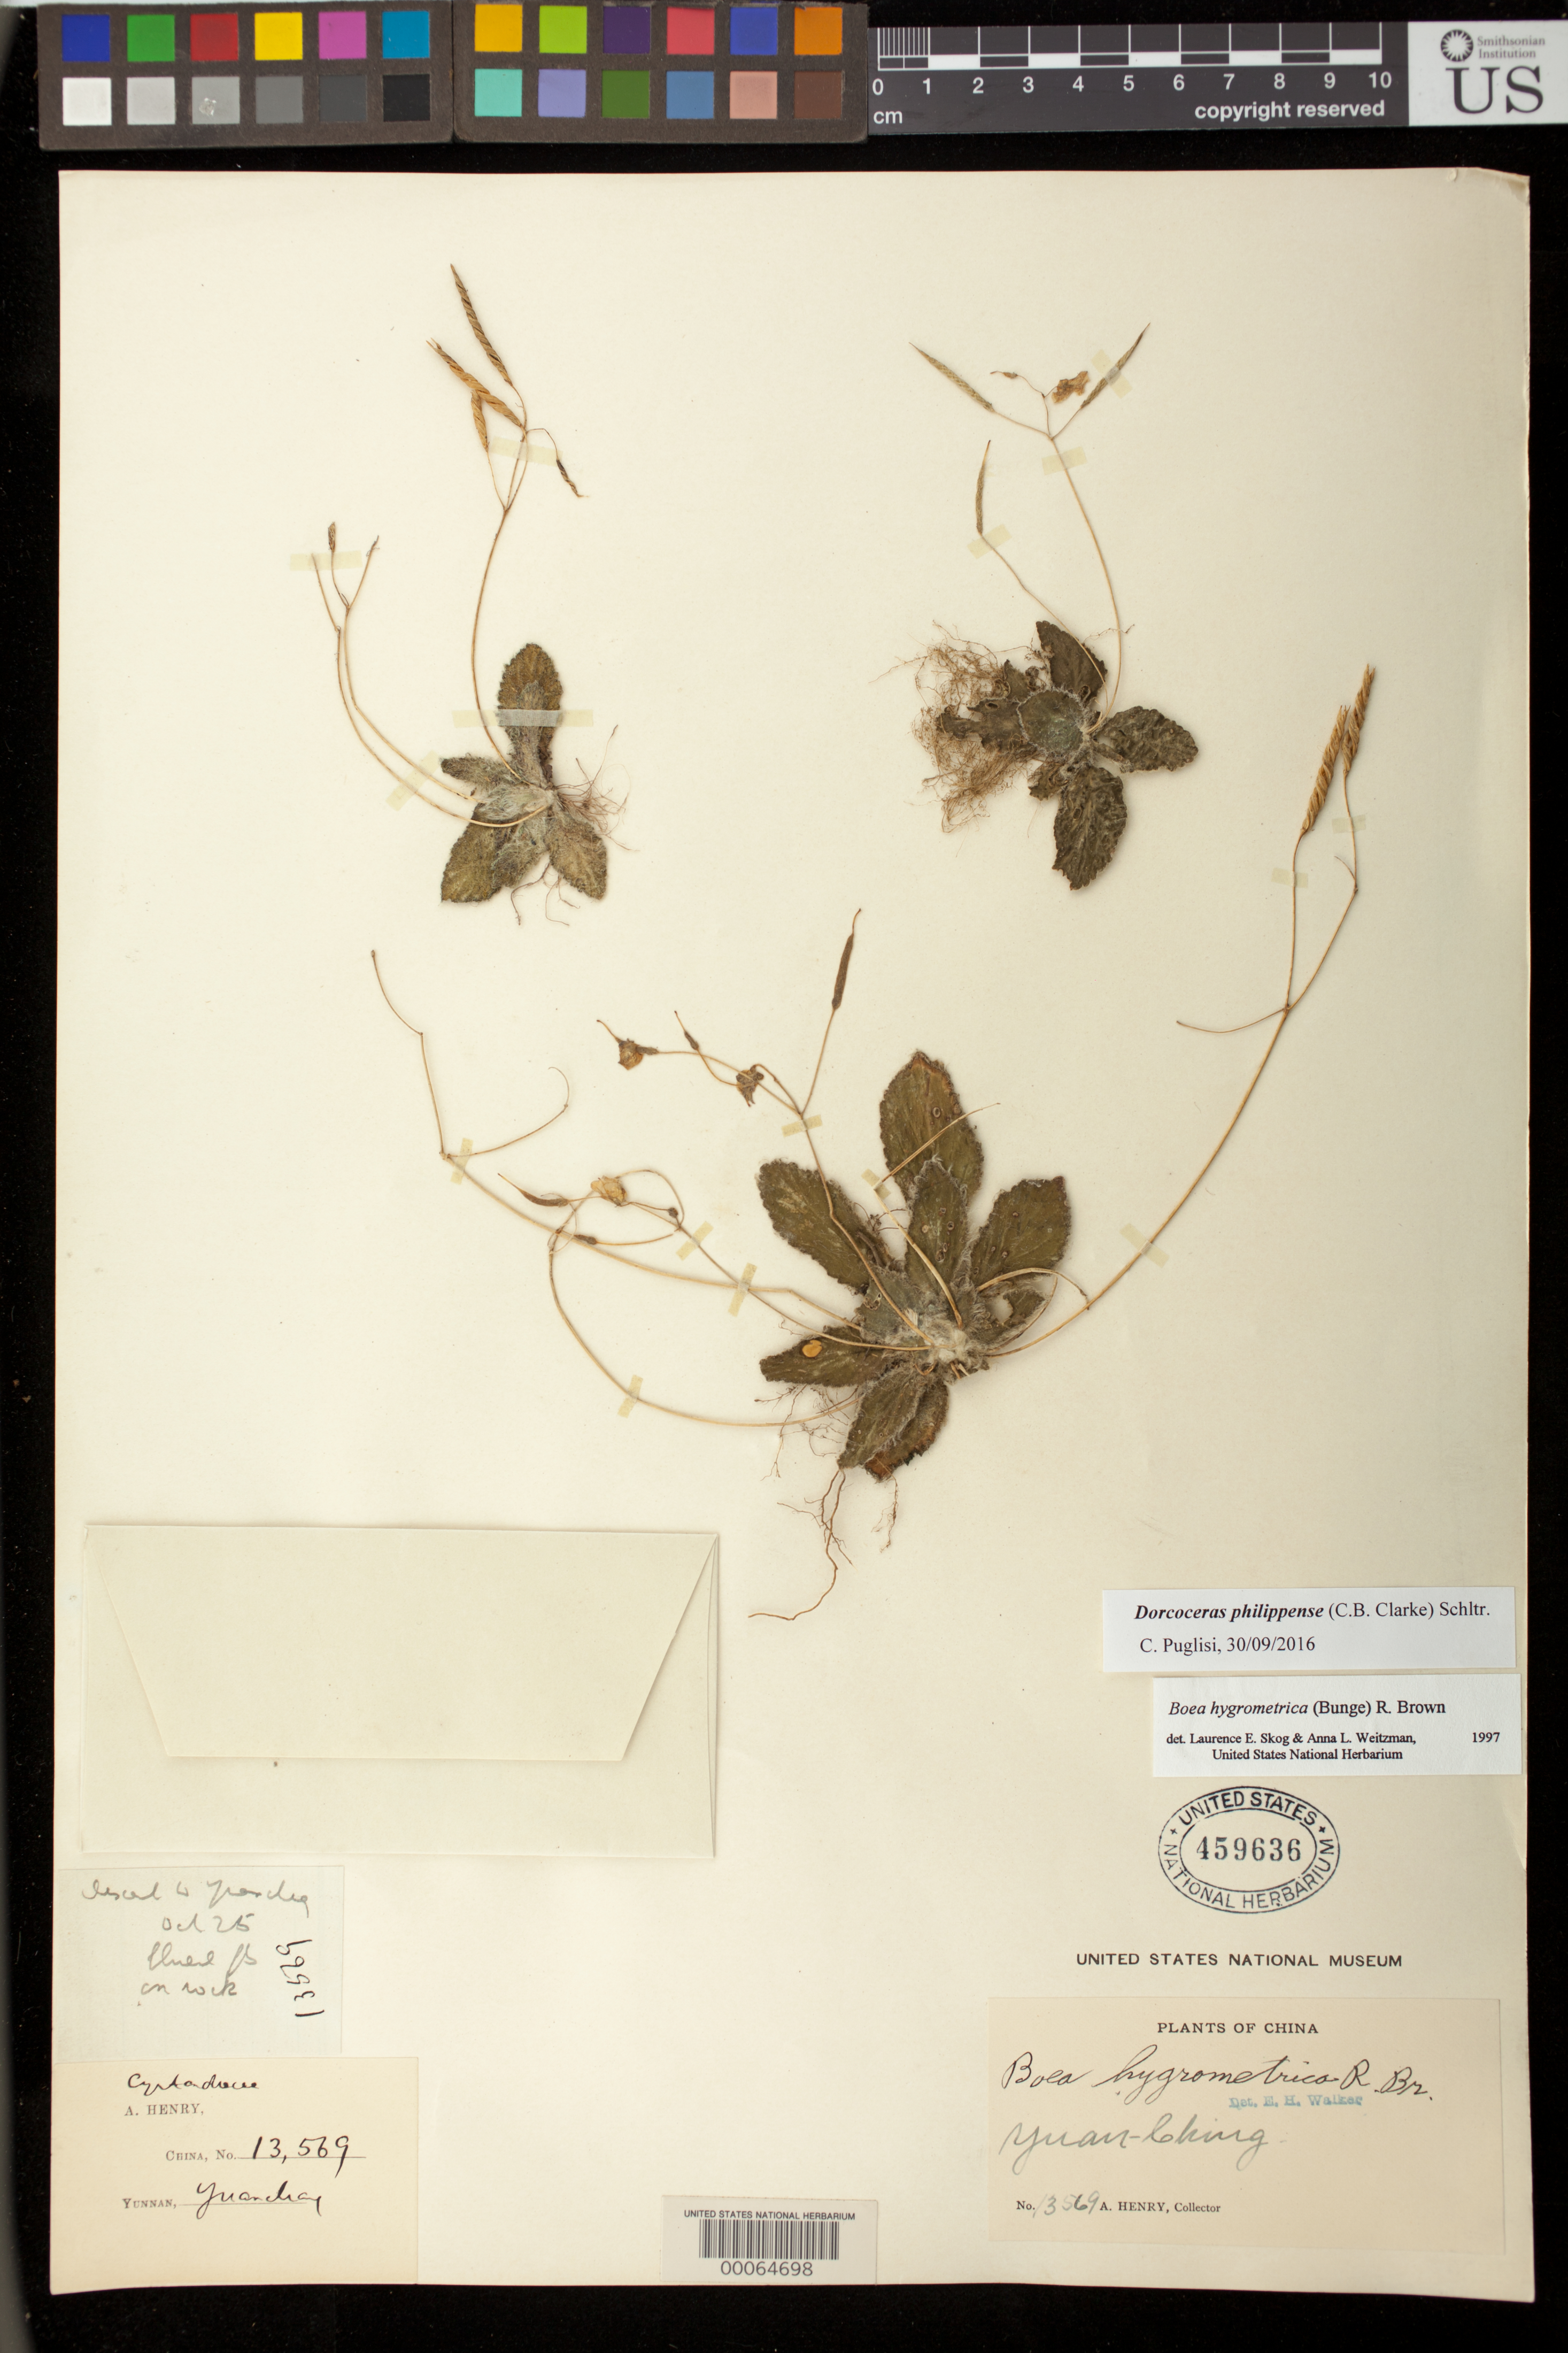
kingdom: Plantae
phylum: Tracheophyta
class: Magnoliopsida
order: Lamiales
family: Gesneriaceae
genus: Dorcoceras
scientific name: Dorcoceras philippense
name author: (C.B. Clarke) Schltr.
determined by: Puglisi, Carmen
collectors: A. Henry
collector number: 13569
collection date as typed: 25 Oct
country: China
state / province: Yunnan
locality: Yuan-ching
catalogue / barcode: US 459636